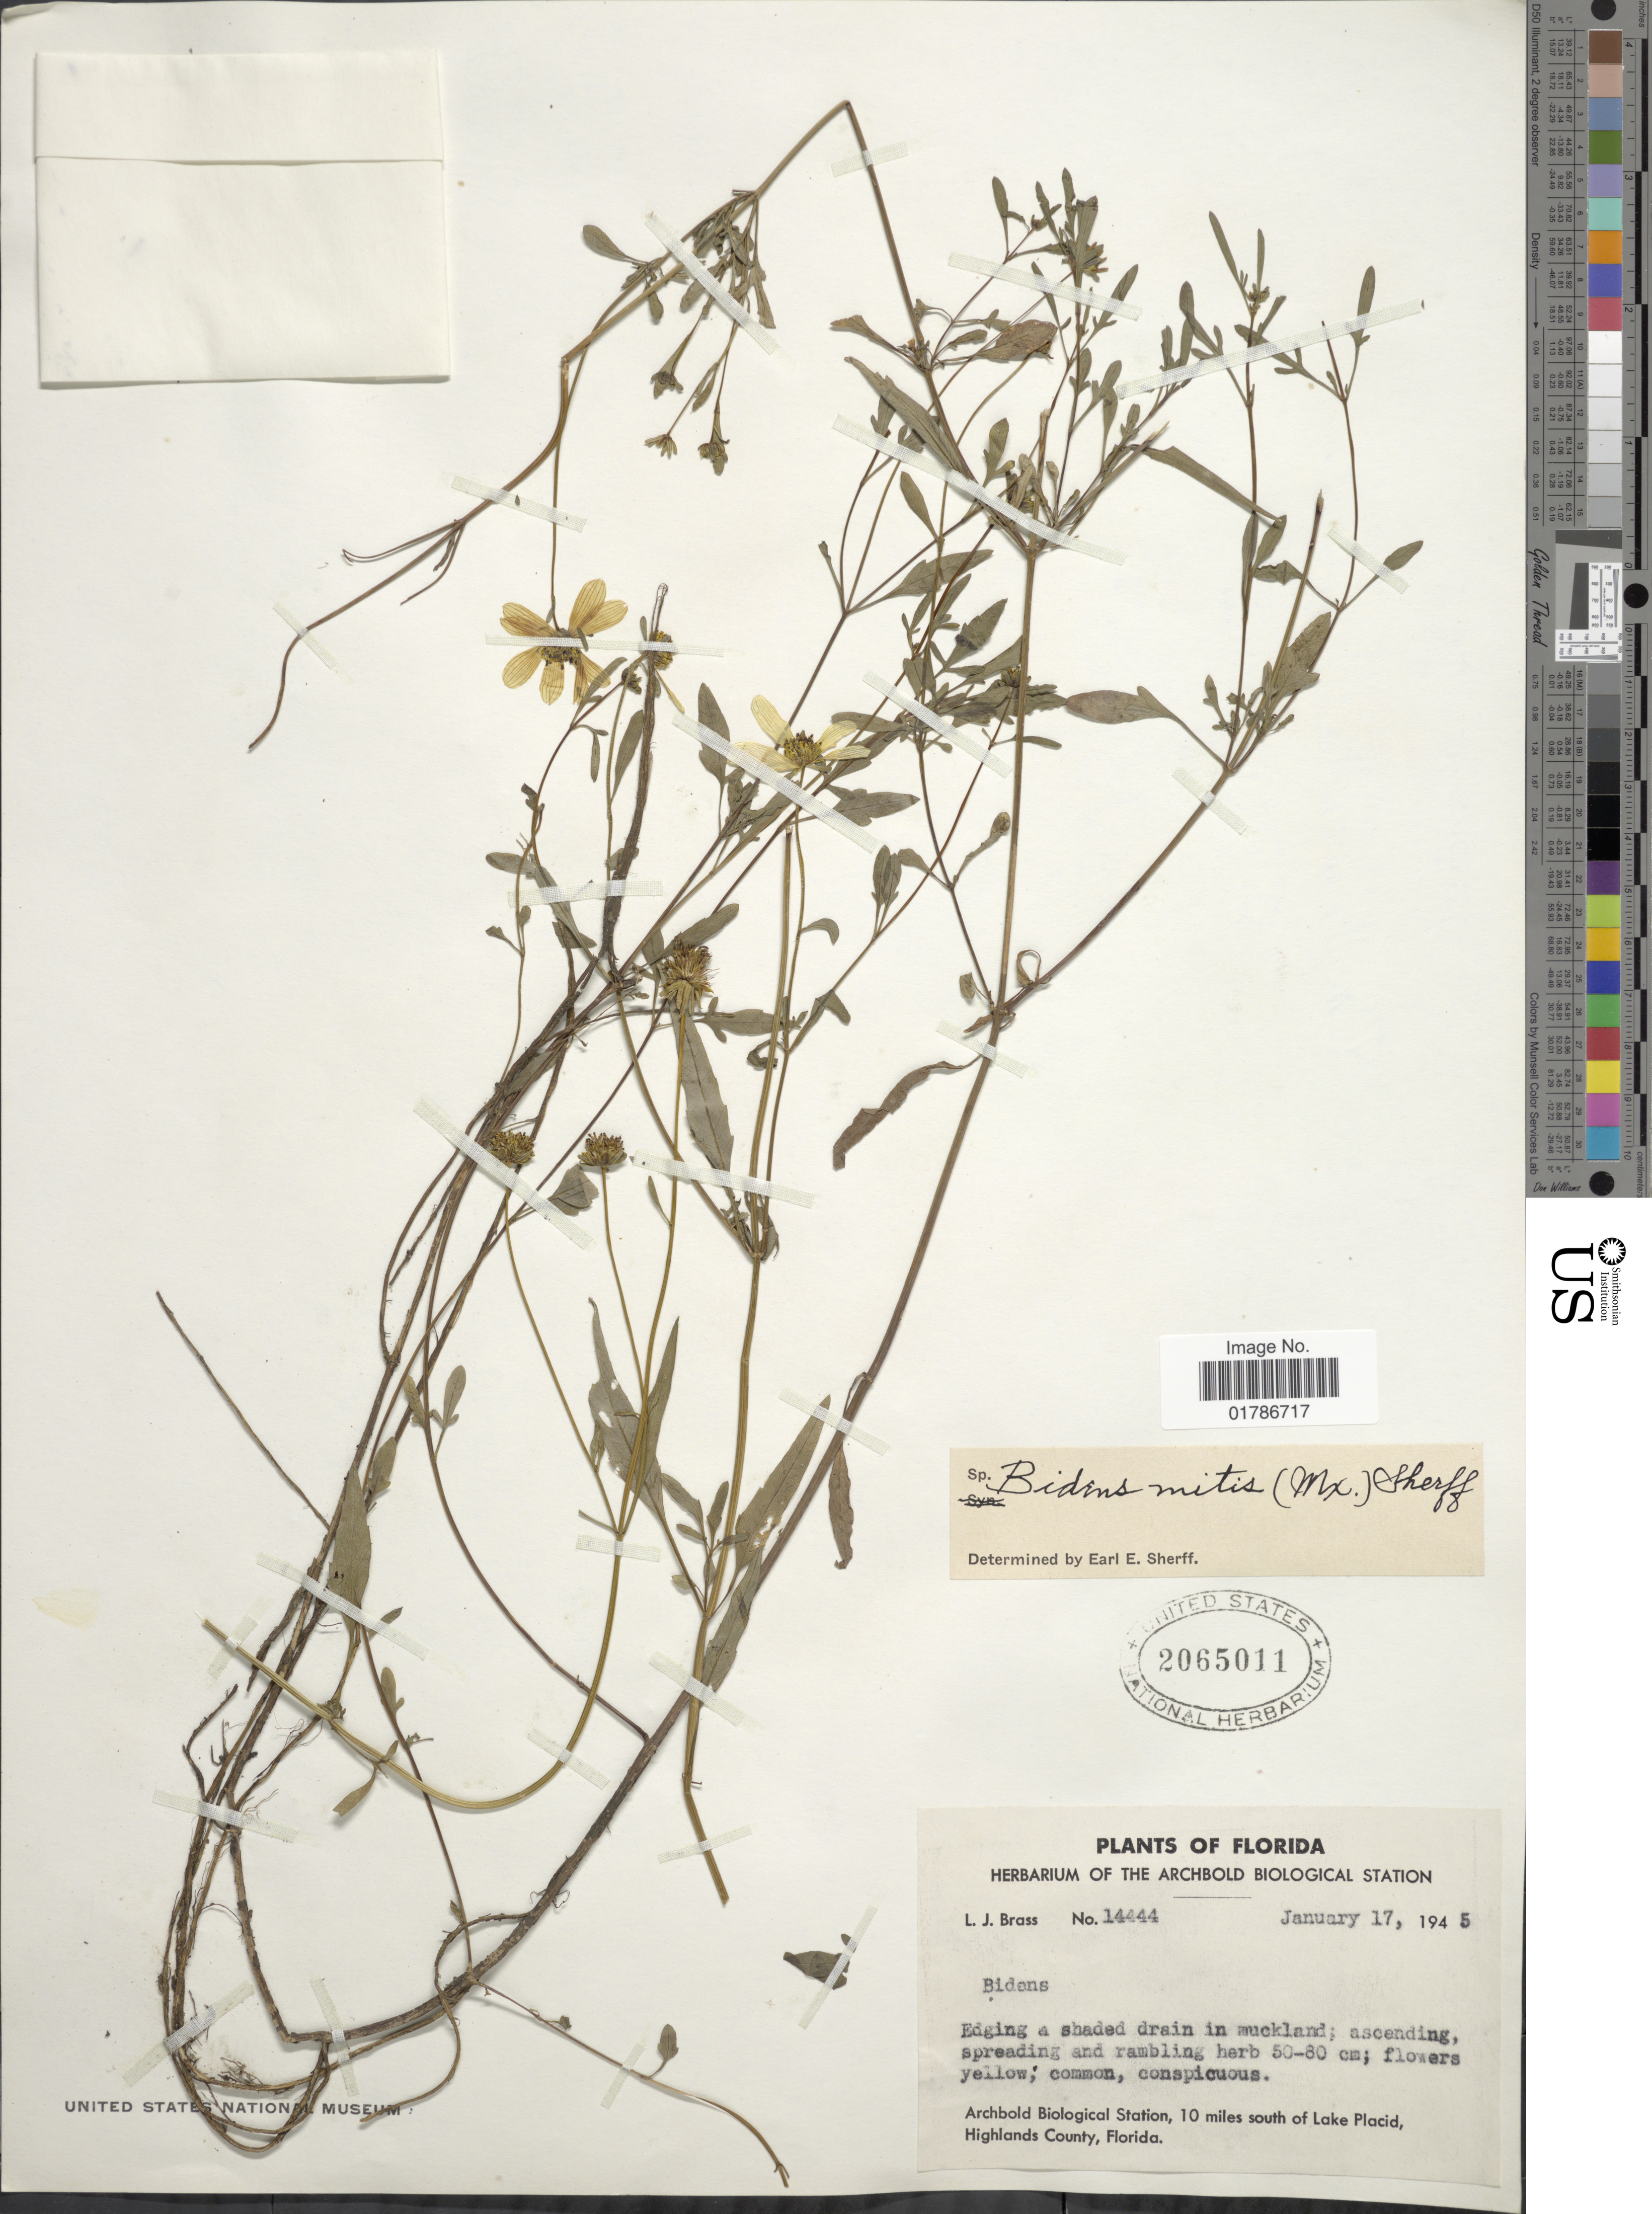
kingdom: Plantae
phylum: Tracheophyta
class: Magnoliopsida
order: Asterales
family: Asteraceae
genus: Bidens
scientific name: Bidens mitis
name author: (Michx.) Sherff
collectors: L. J. Brass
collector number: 14444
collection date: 1945-01-17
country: United States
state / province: Florida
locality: Archold Biological Station, 10 miles south of Lake Placid, Highlands County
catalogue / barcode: US 2065011